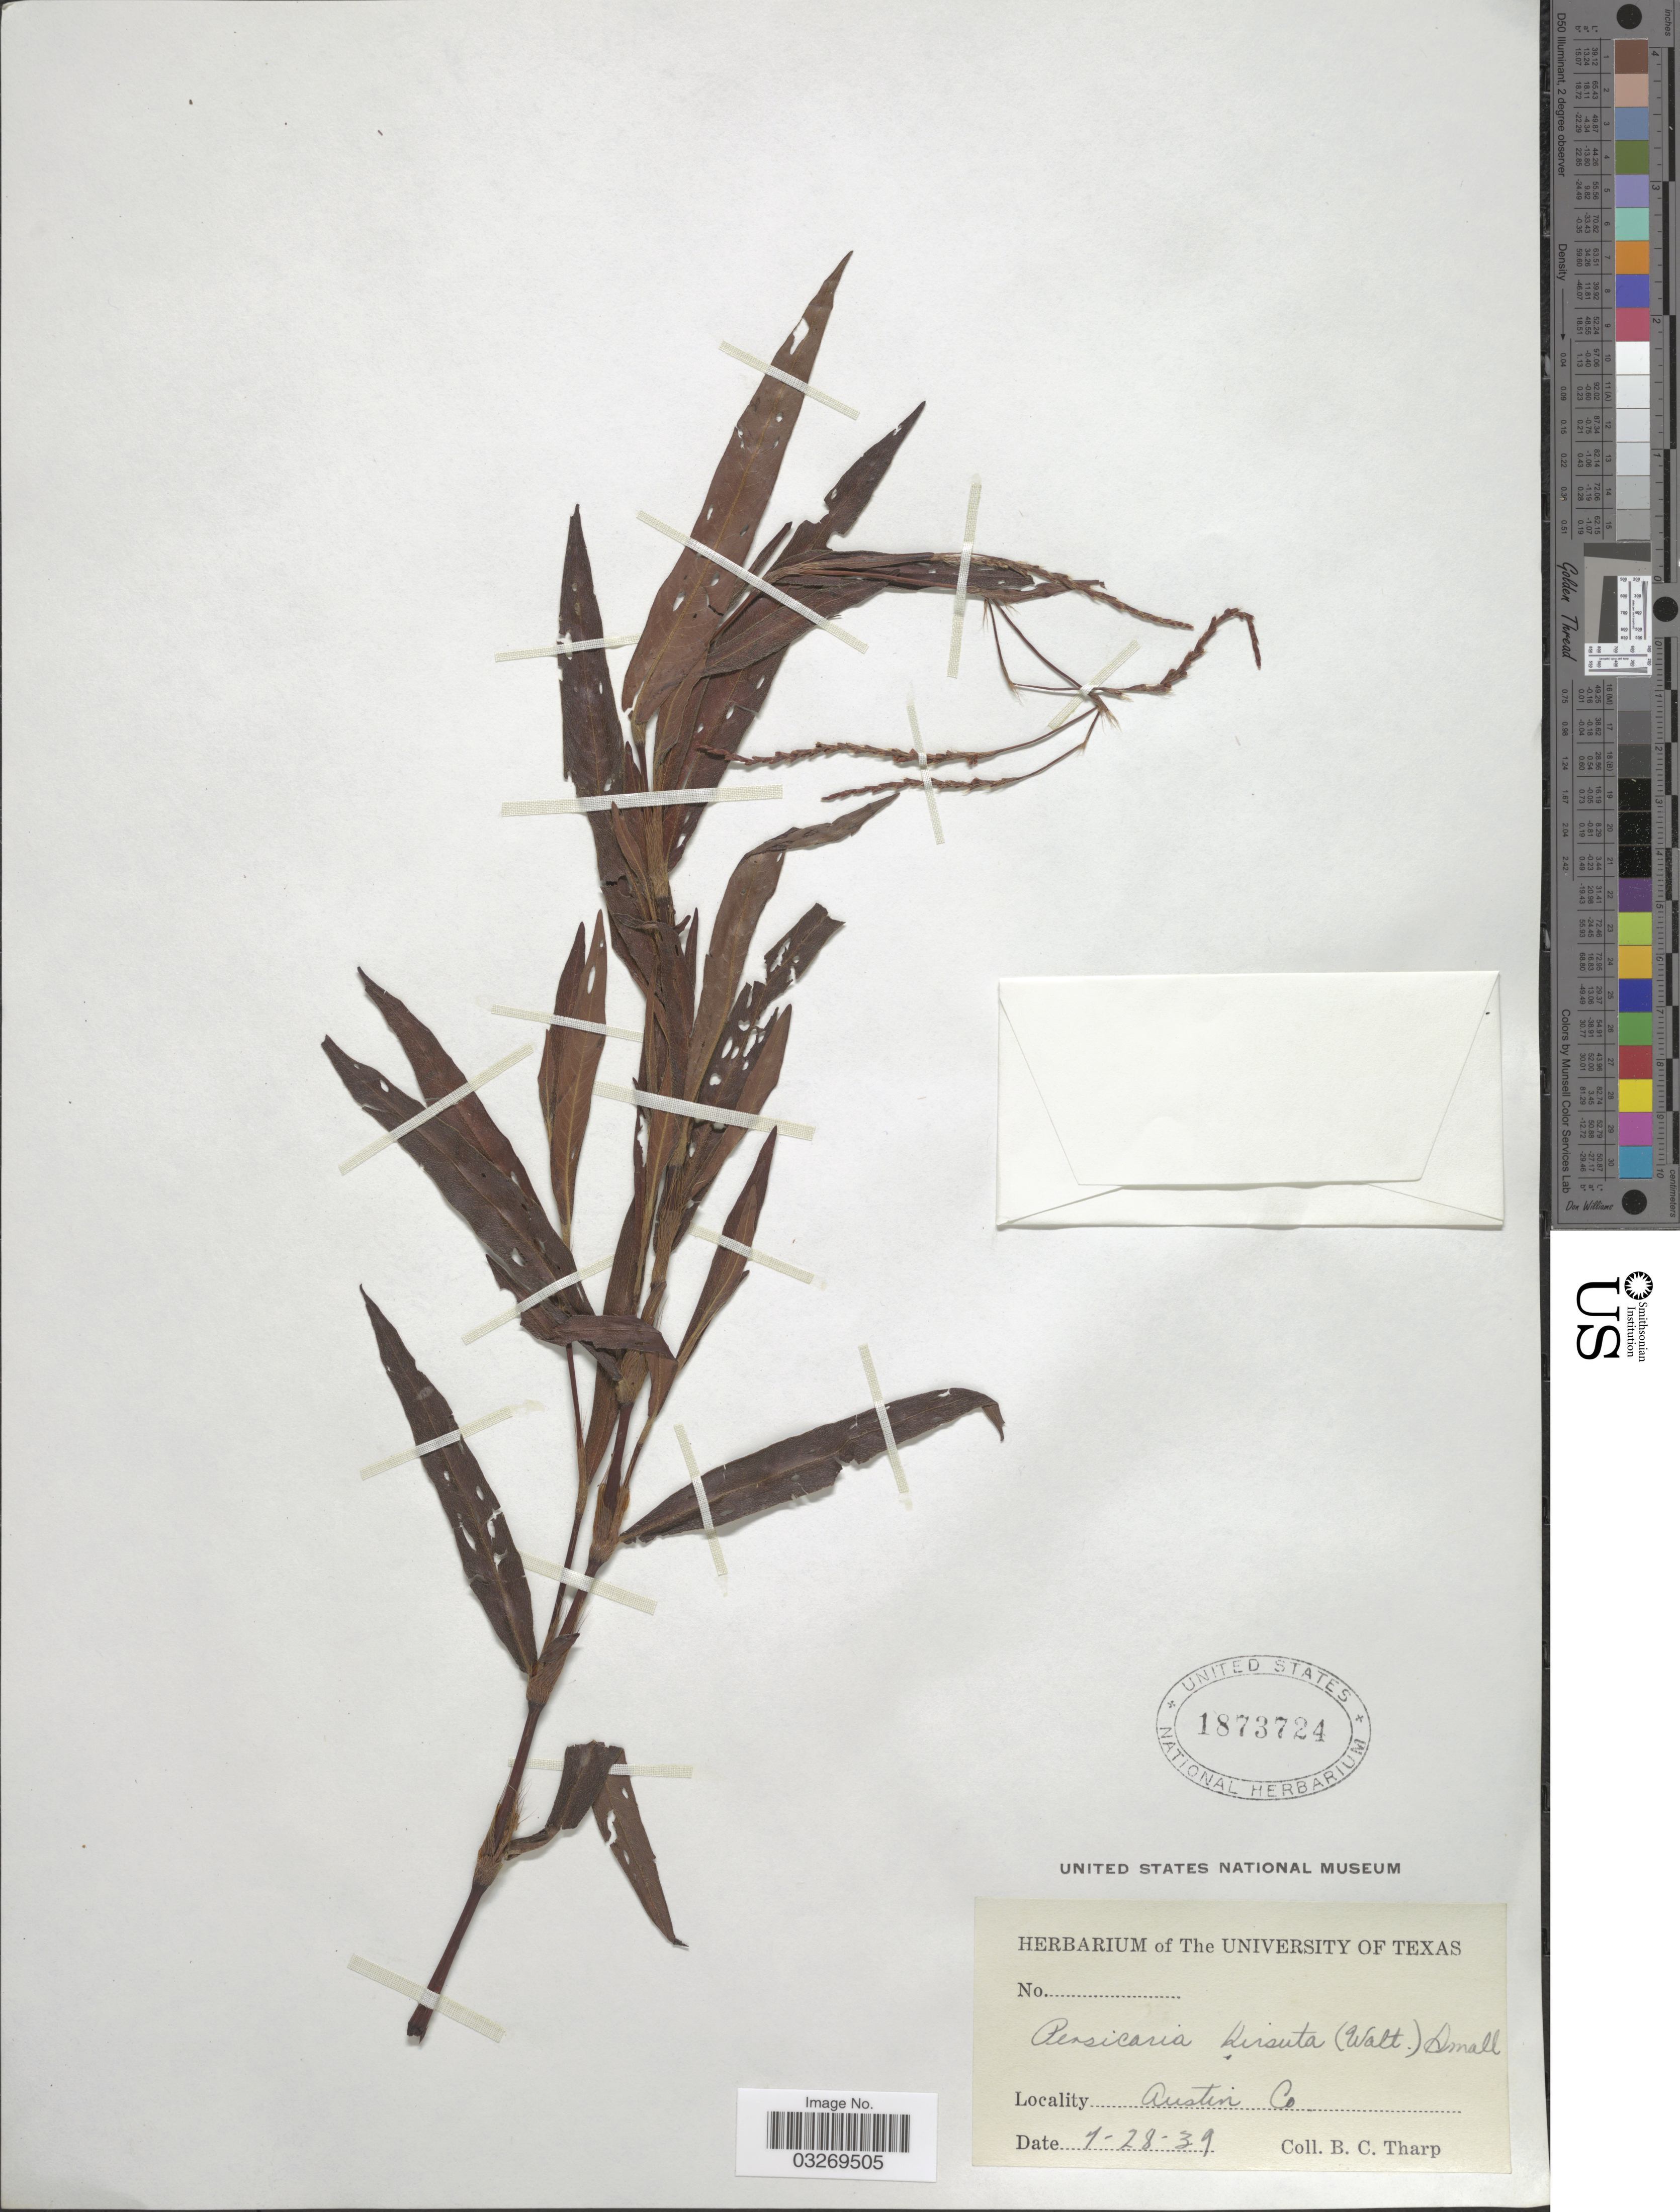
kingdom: Plantae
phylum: Tracheophyta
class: Magnoliopsida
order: Caryophyllales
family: Polygonaceae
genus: Persicaria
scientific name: Persicaria setacea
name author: Small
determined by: Atha, D. E.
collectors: B. C. Tharp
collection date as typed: Transcribed d/m/y: 28/1/39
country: United States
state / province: Texas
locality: Austin Co.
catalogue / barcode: US 1873724